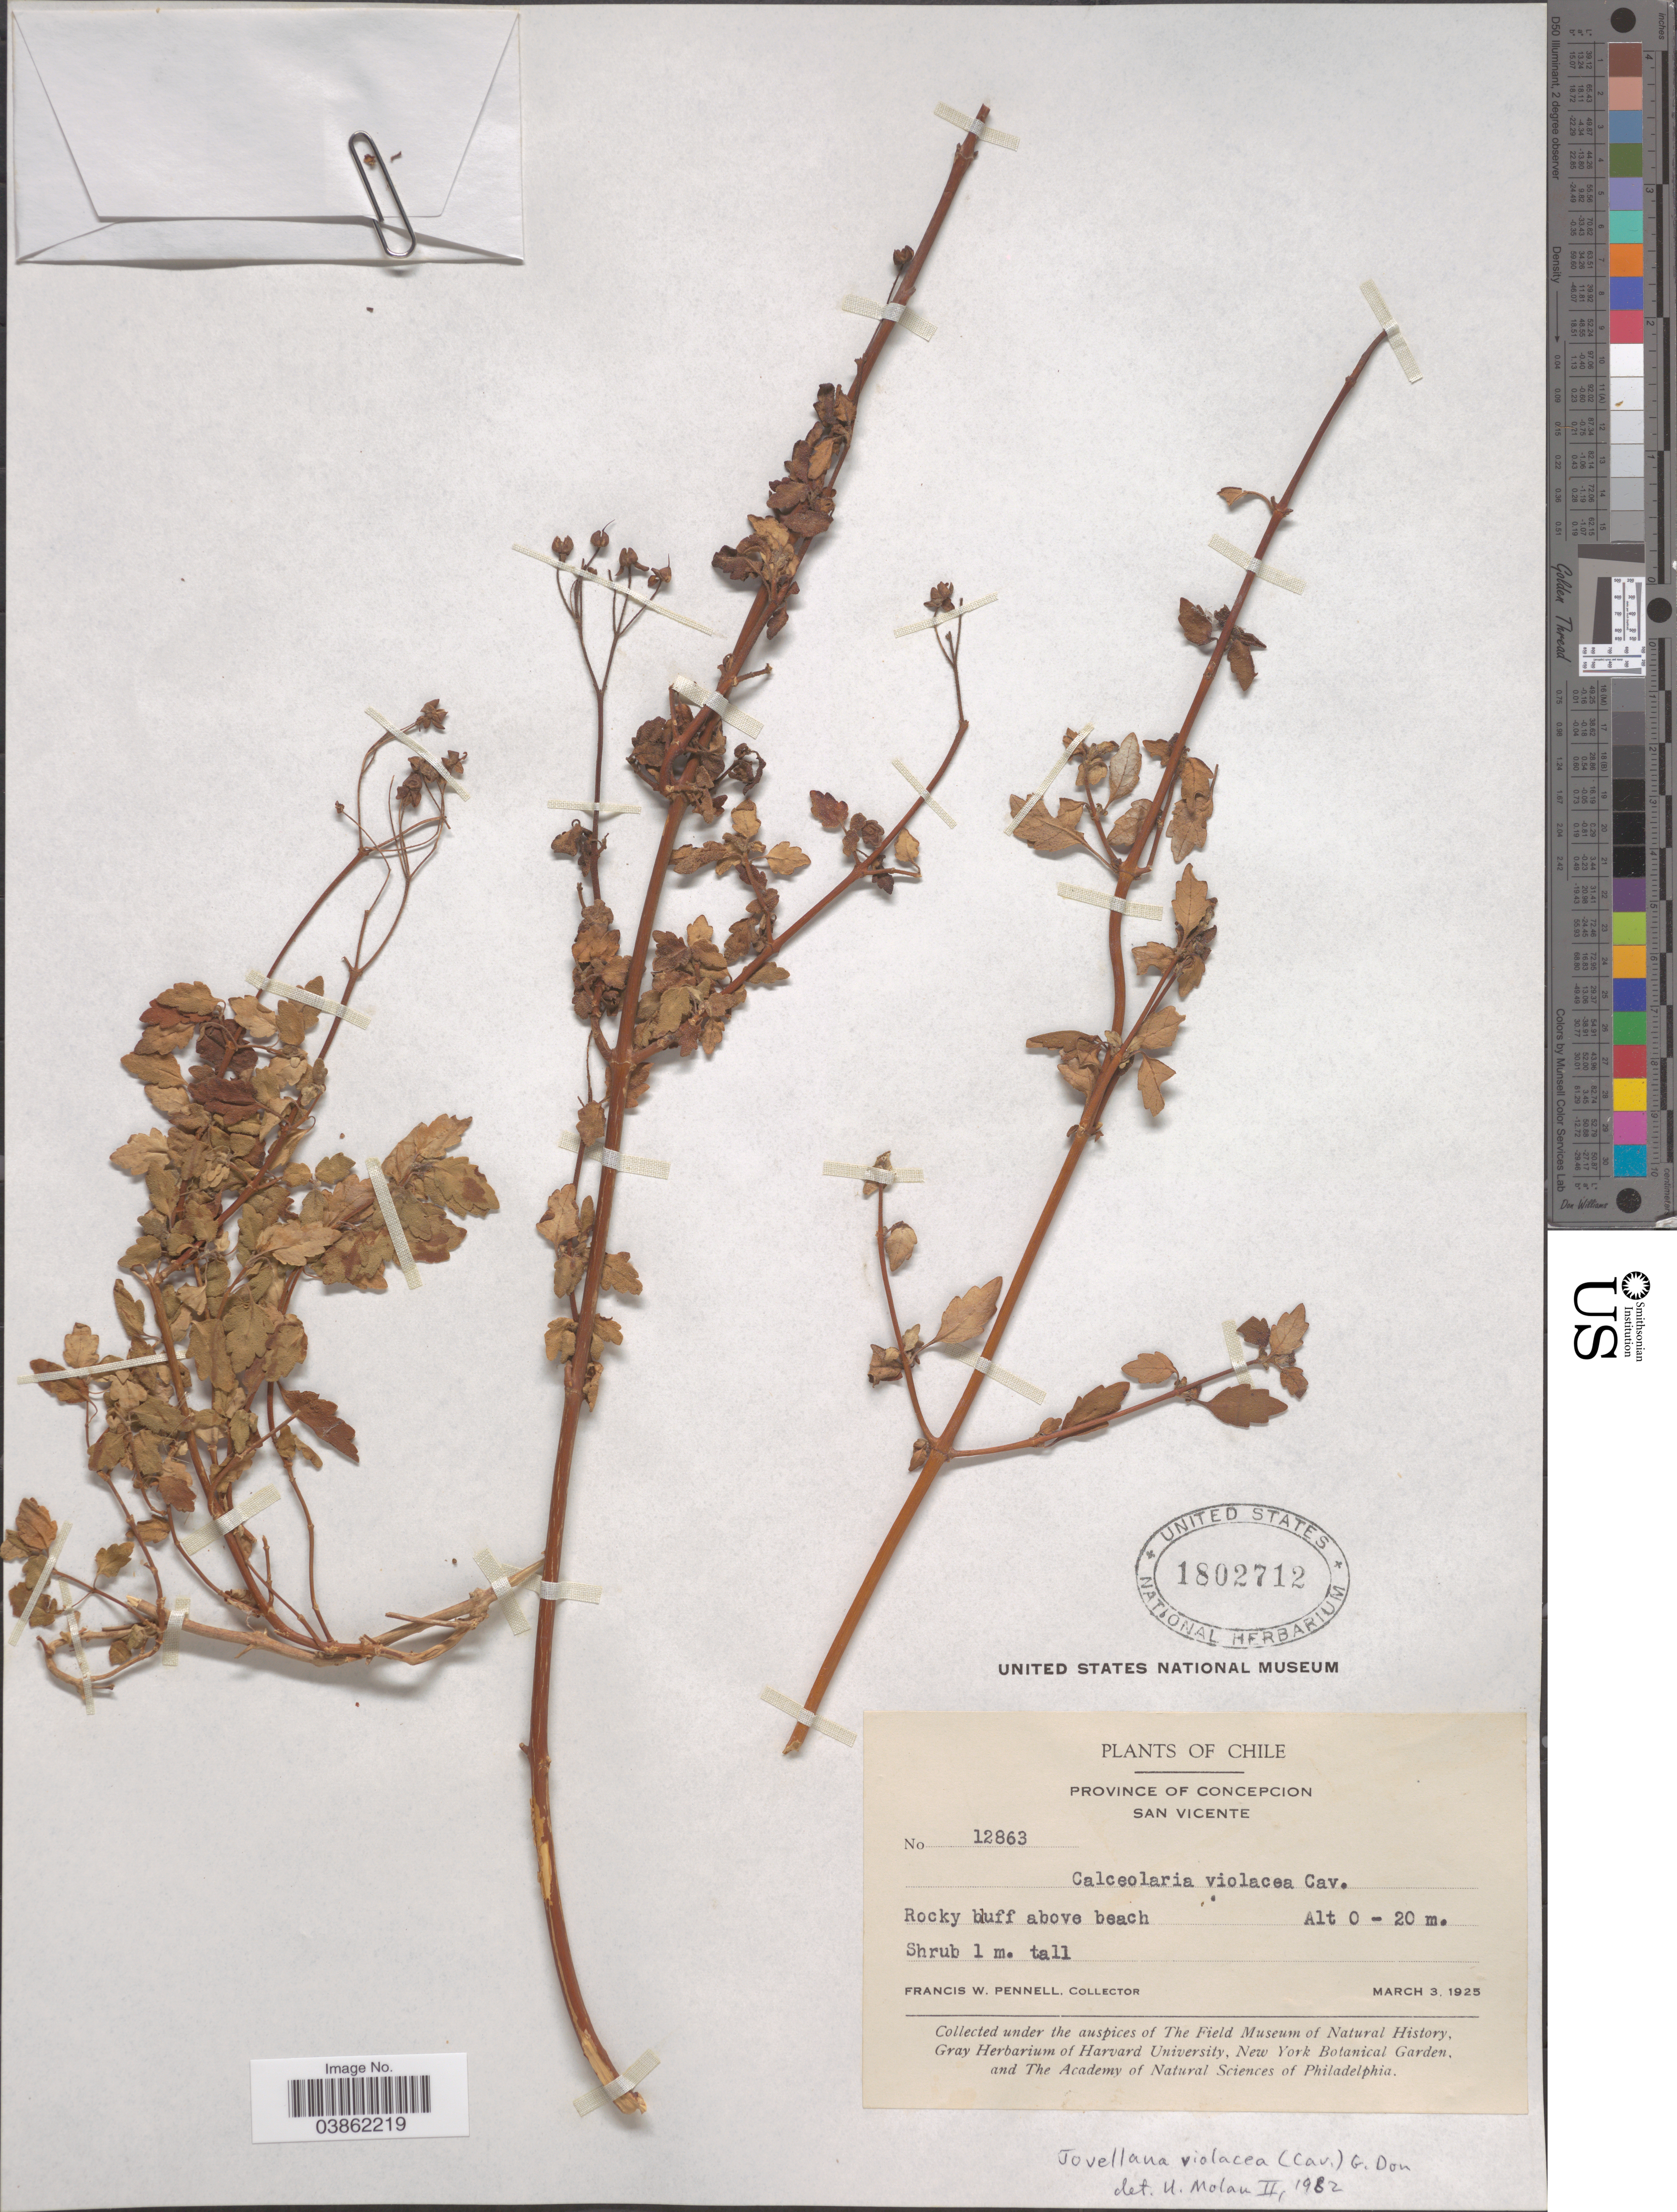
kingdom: Plantae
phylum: Tracheophyta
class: Magnoliopsida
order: Lamiales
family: Calceolariaceae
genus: Jovellana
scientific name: Jovellana violacea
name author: (Cav.) G. Don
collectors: F. W. Pennell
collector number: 12863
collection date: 1925-03-03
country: Chile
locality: Province of Concepcion. San Vicente.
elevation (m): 0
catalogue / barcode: US 1802712